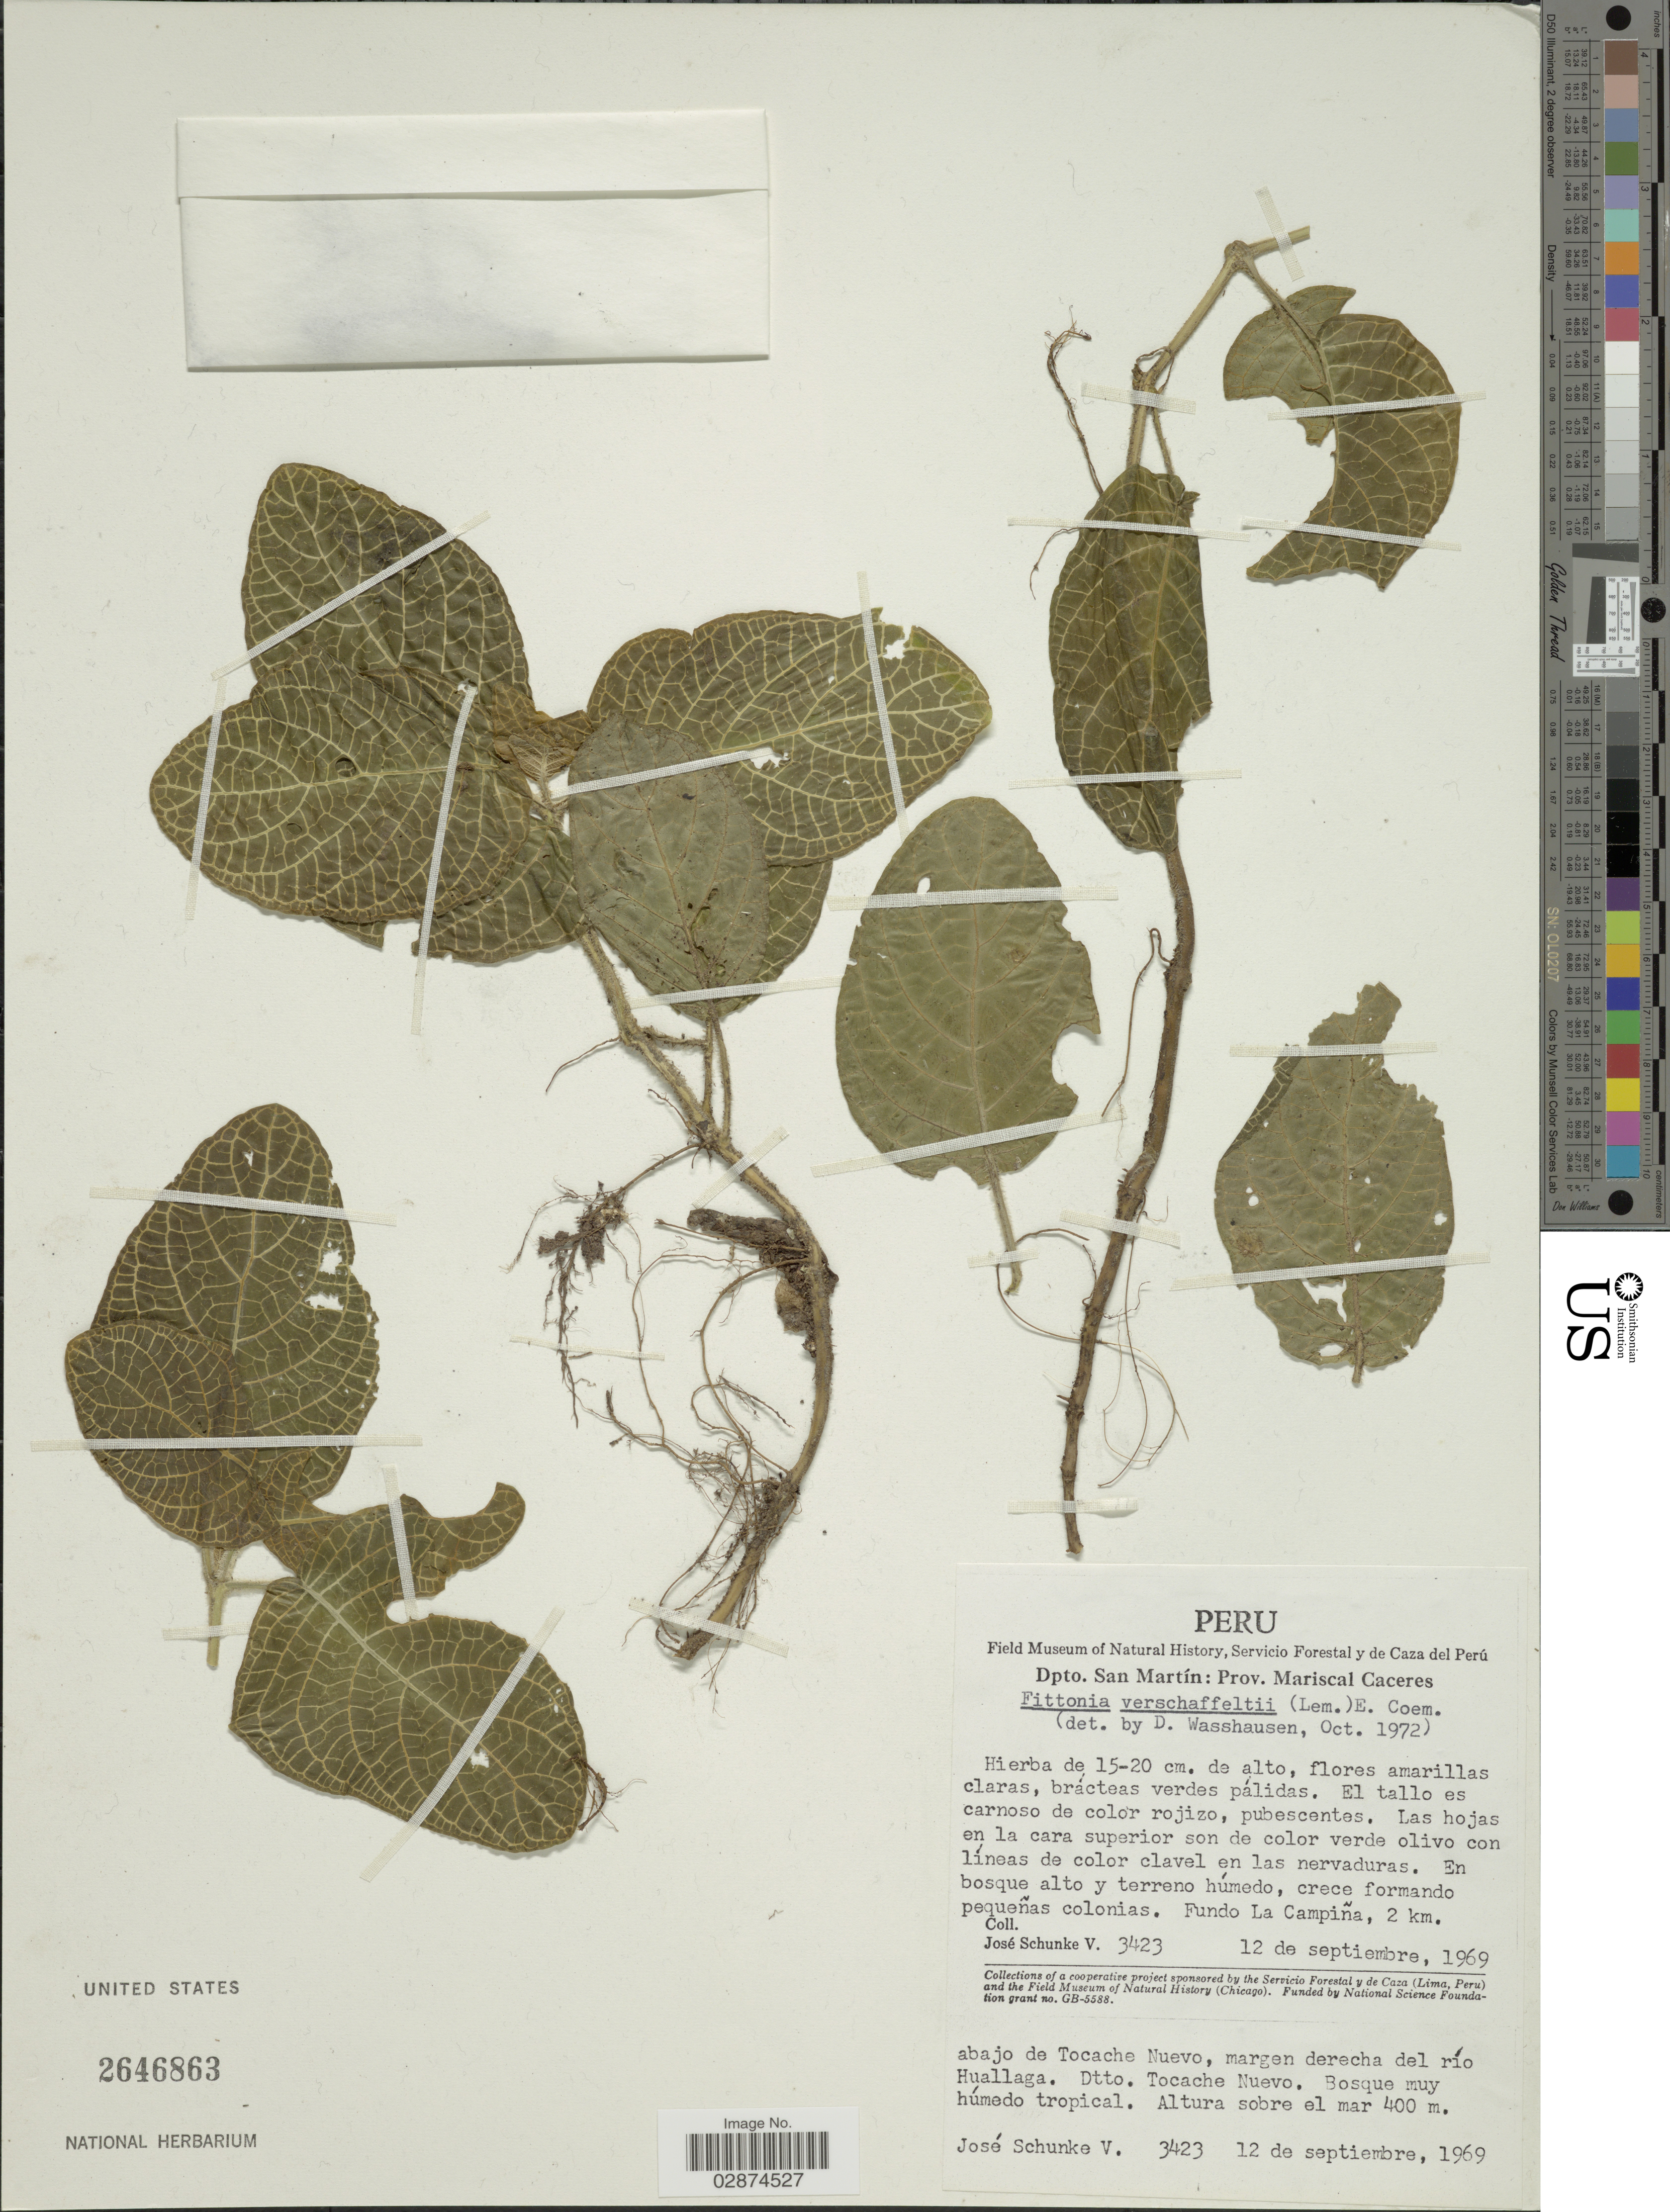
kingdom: Plantae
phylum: Tracheophyta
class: Magnoliopsida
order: Lamiales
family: Acanthaceae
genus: Fittonia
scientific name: Fittonia albivenis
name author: (Lindl. ex Veitch) Brummitt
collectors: J. Schunke Vigo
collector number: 3423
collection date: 1969-09-12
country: Peru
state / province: San Martín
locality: Dpto. San Martín: Prov. Mariscal Caceres. Fundo La Campiña, 2 km. abajo de Tocace Nuevo, margen derecha del río Huallaga. Dtto. Tocache Nuevo.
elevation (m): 400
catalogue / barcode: US 2646863